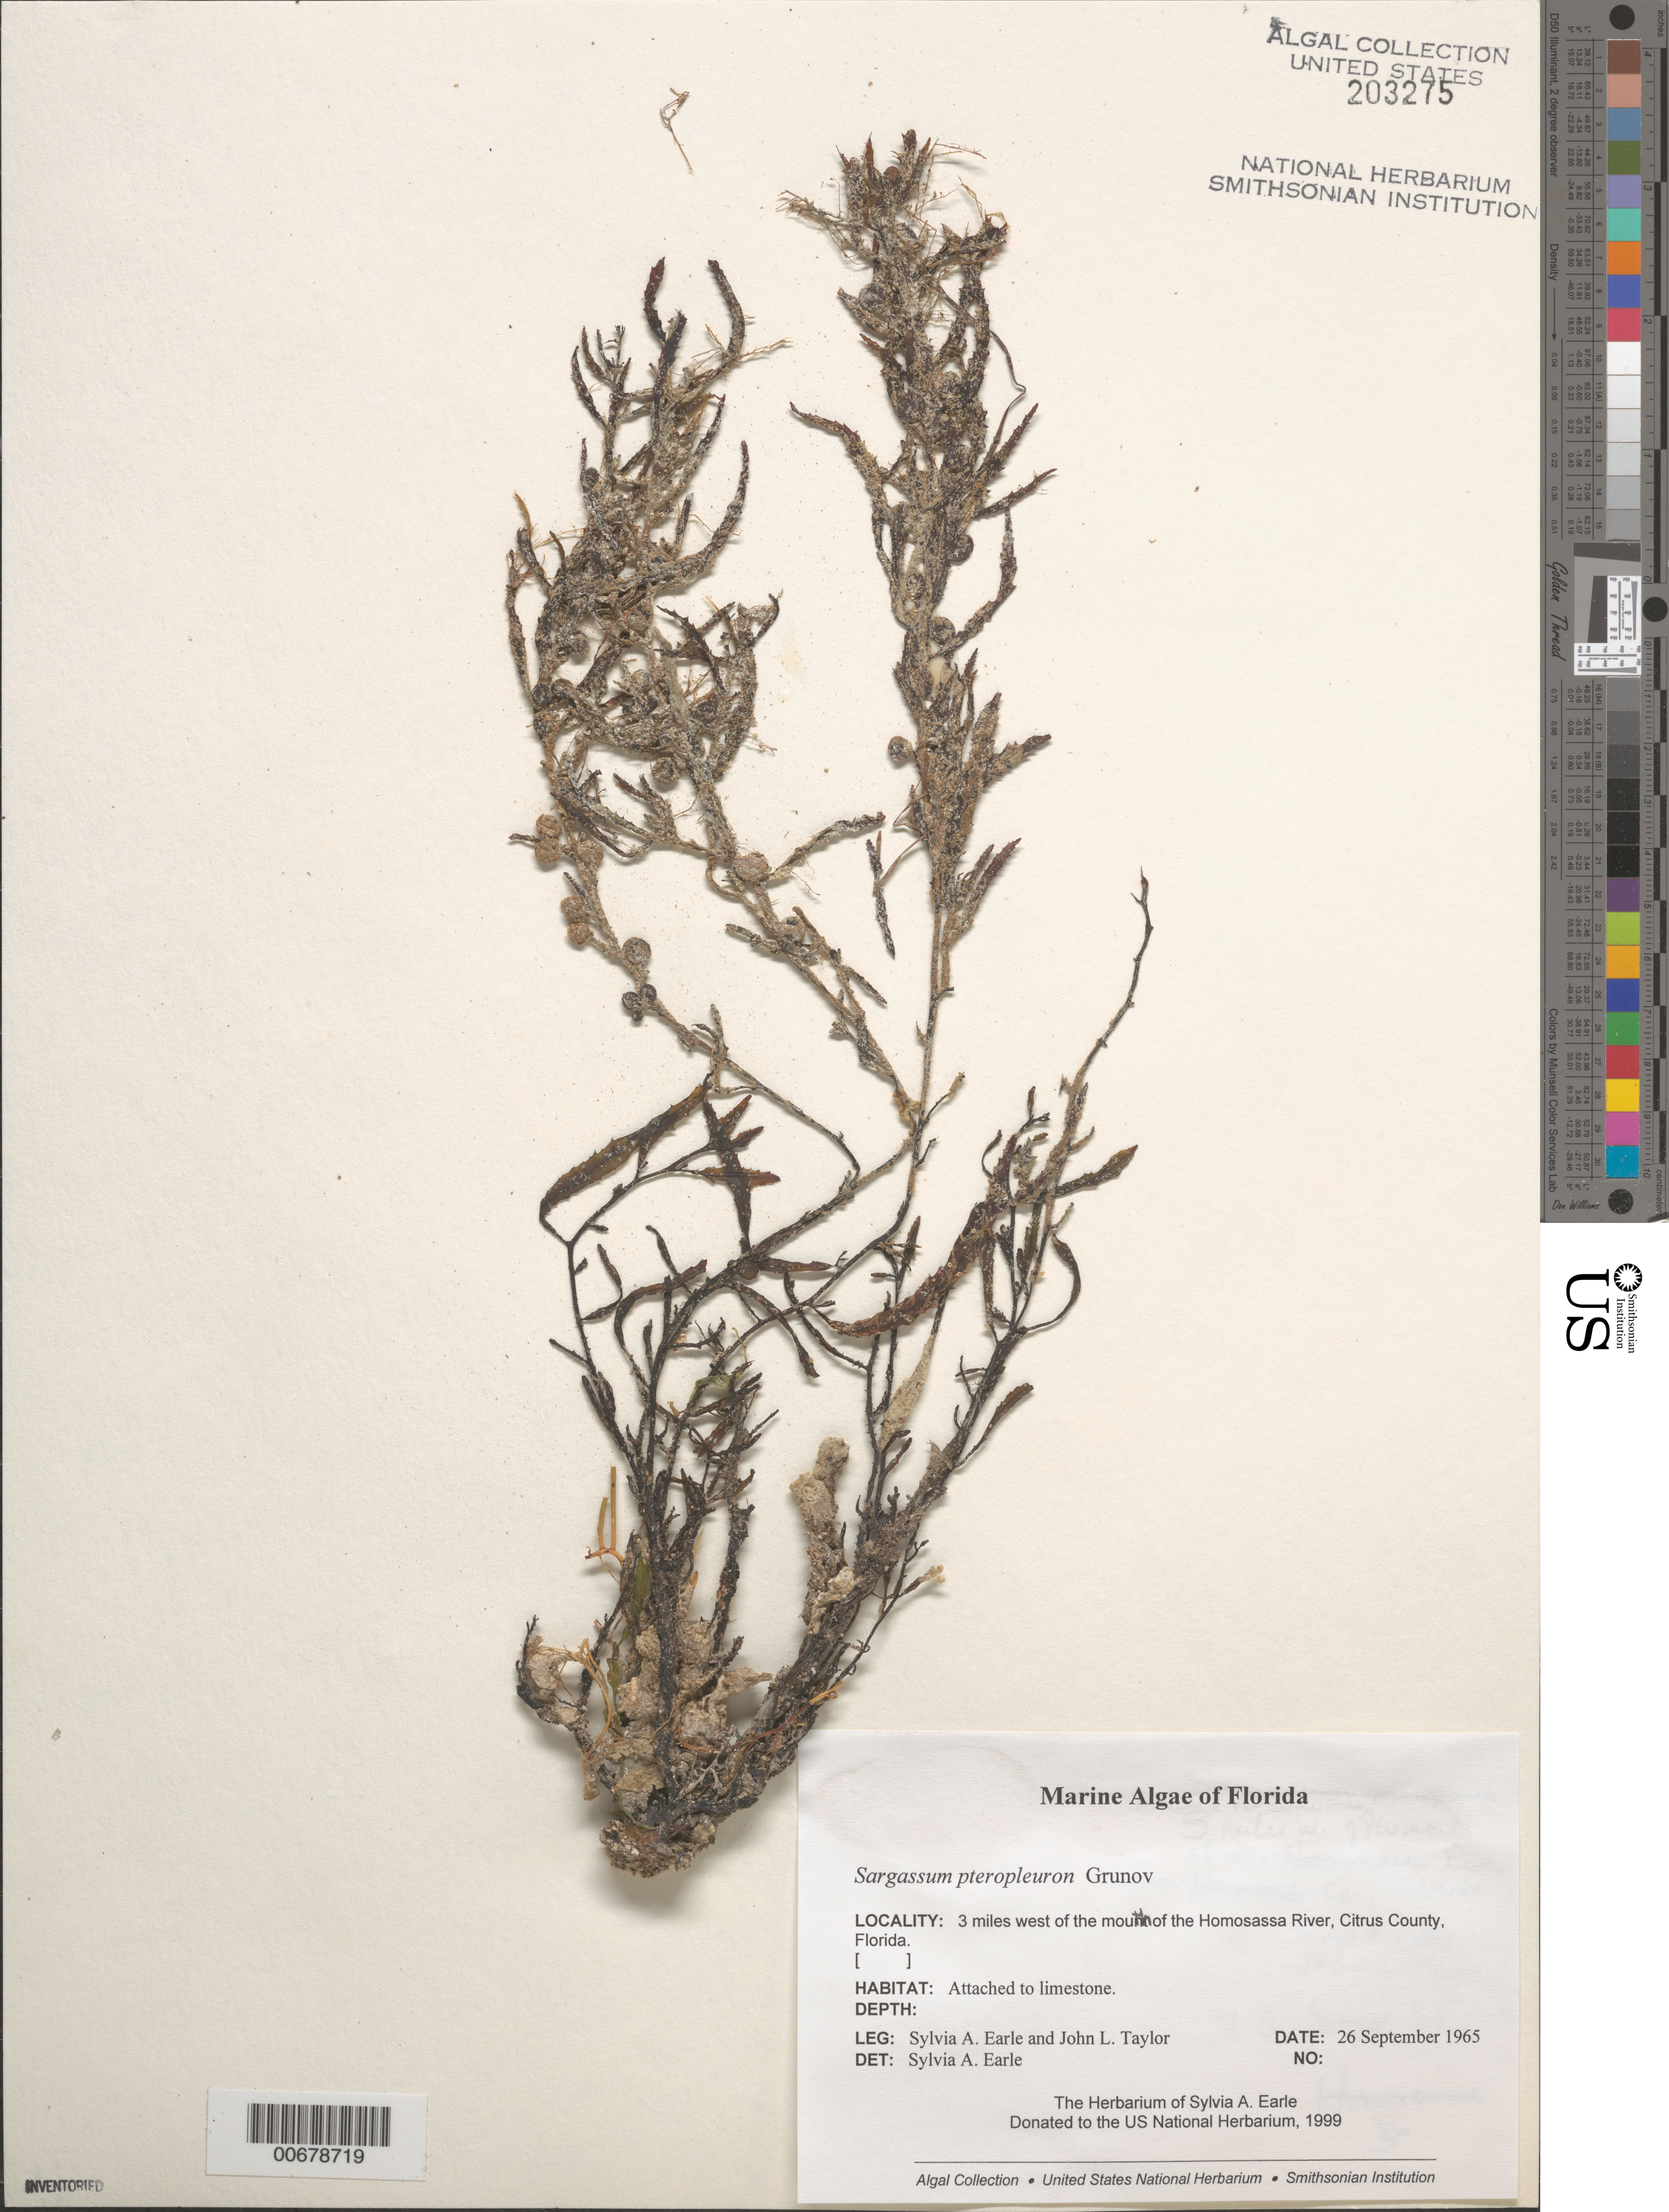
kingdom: Chromista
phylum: Ochrophyta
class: Phaeophyceae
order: Fucales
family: Sargassaceae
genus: Sargassum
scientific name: Sargassum pteropleuron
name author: Grunow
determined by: Earle, S. A.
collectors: S. A. Earle & J. L. Taylor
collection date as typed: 26 Sep 1965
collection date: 1965-09-26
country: United States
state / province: Florida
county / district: Citrus County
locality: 3 miles west of Homosassa River mouth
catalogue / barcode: US 203275